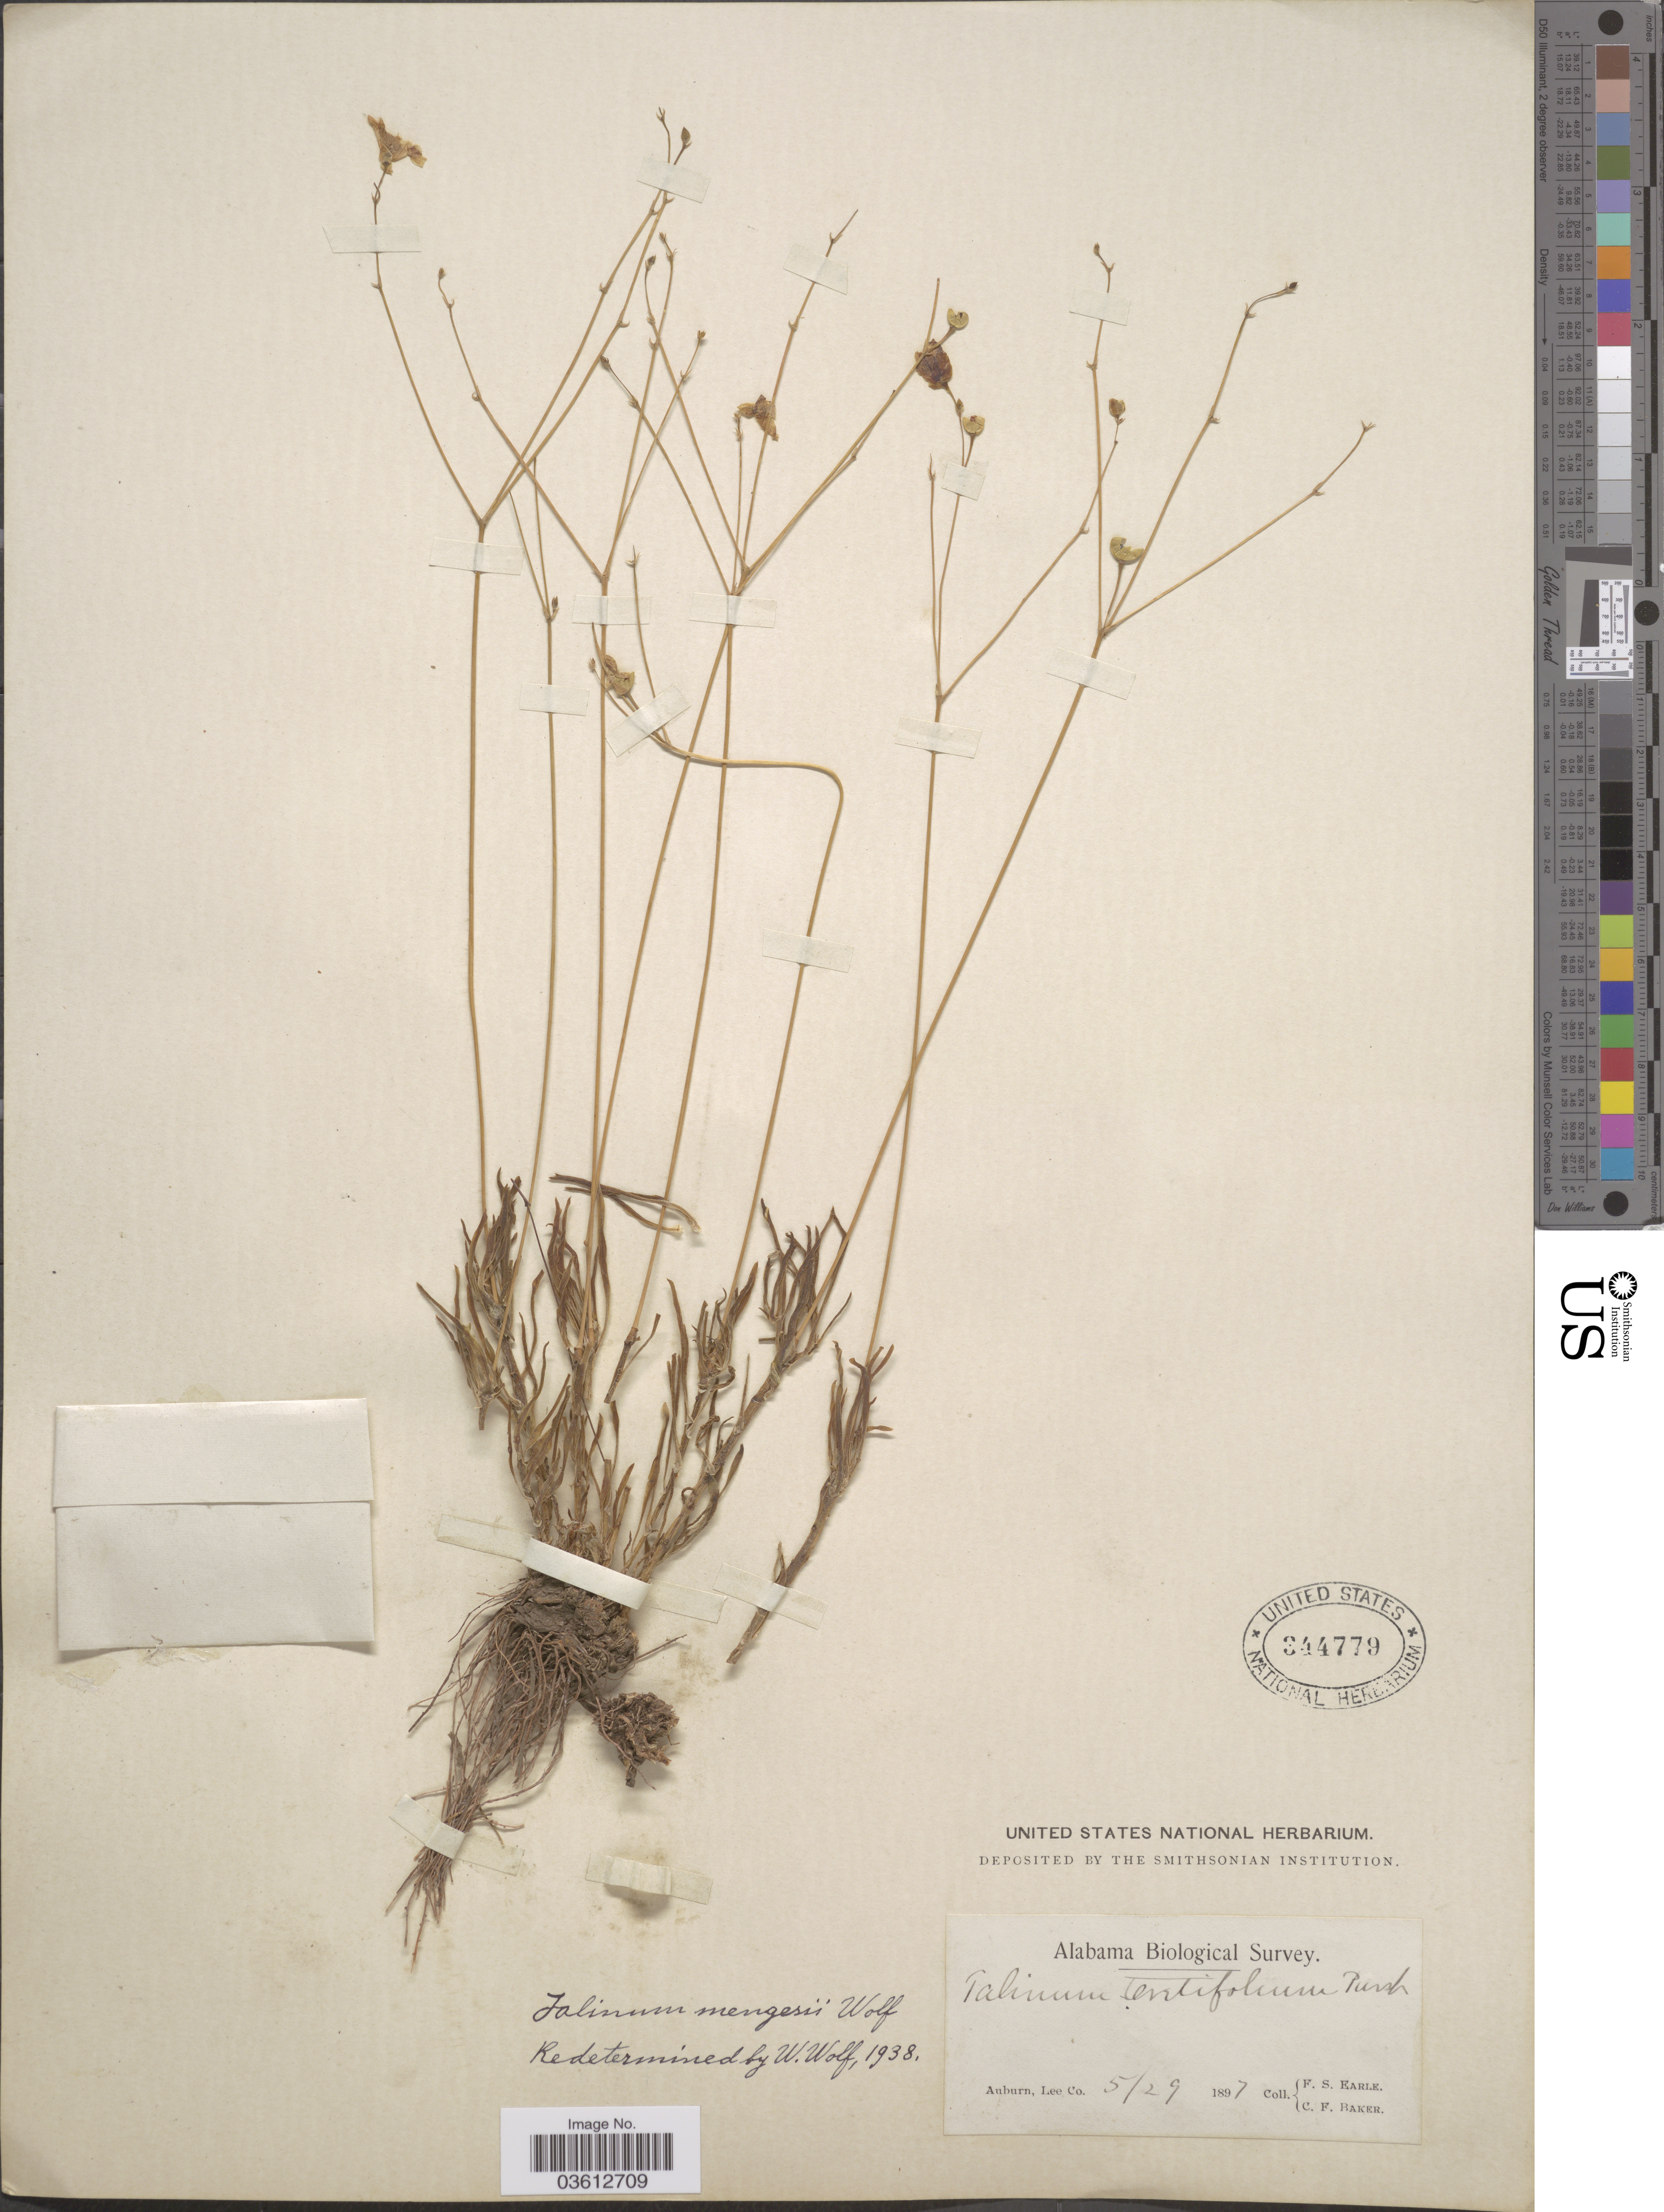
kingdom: Plantae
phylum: Tracheophyta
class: Magnoliopsida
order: Caryophyllales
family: Talinaceae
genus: Talinum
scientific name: Talinum mengesii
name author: W. Wolf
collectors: F. S. Earle & C. F. Baker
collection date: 1897-05-29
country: United States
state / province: Alabama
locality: Auburn, Lee Co.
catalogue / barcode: US 344779